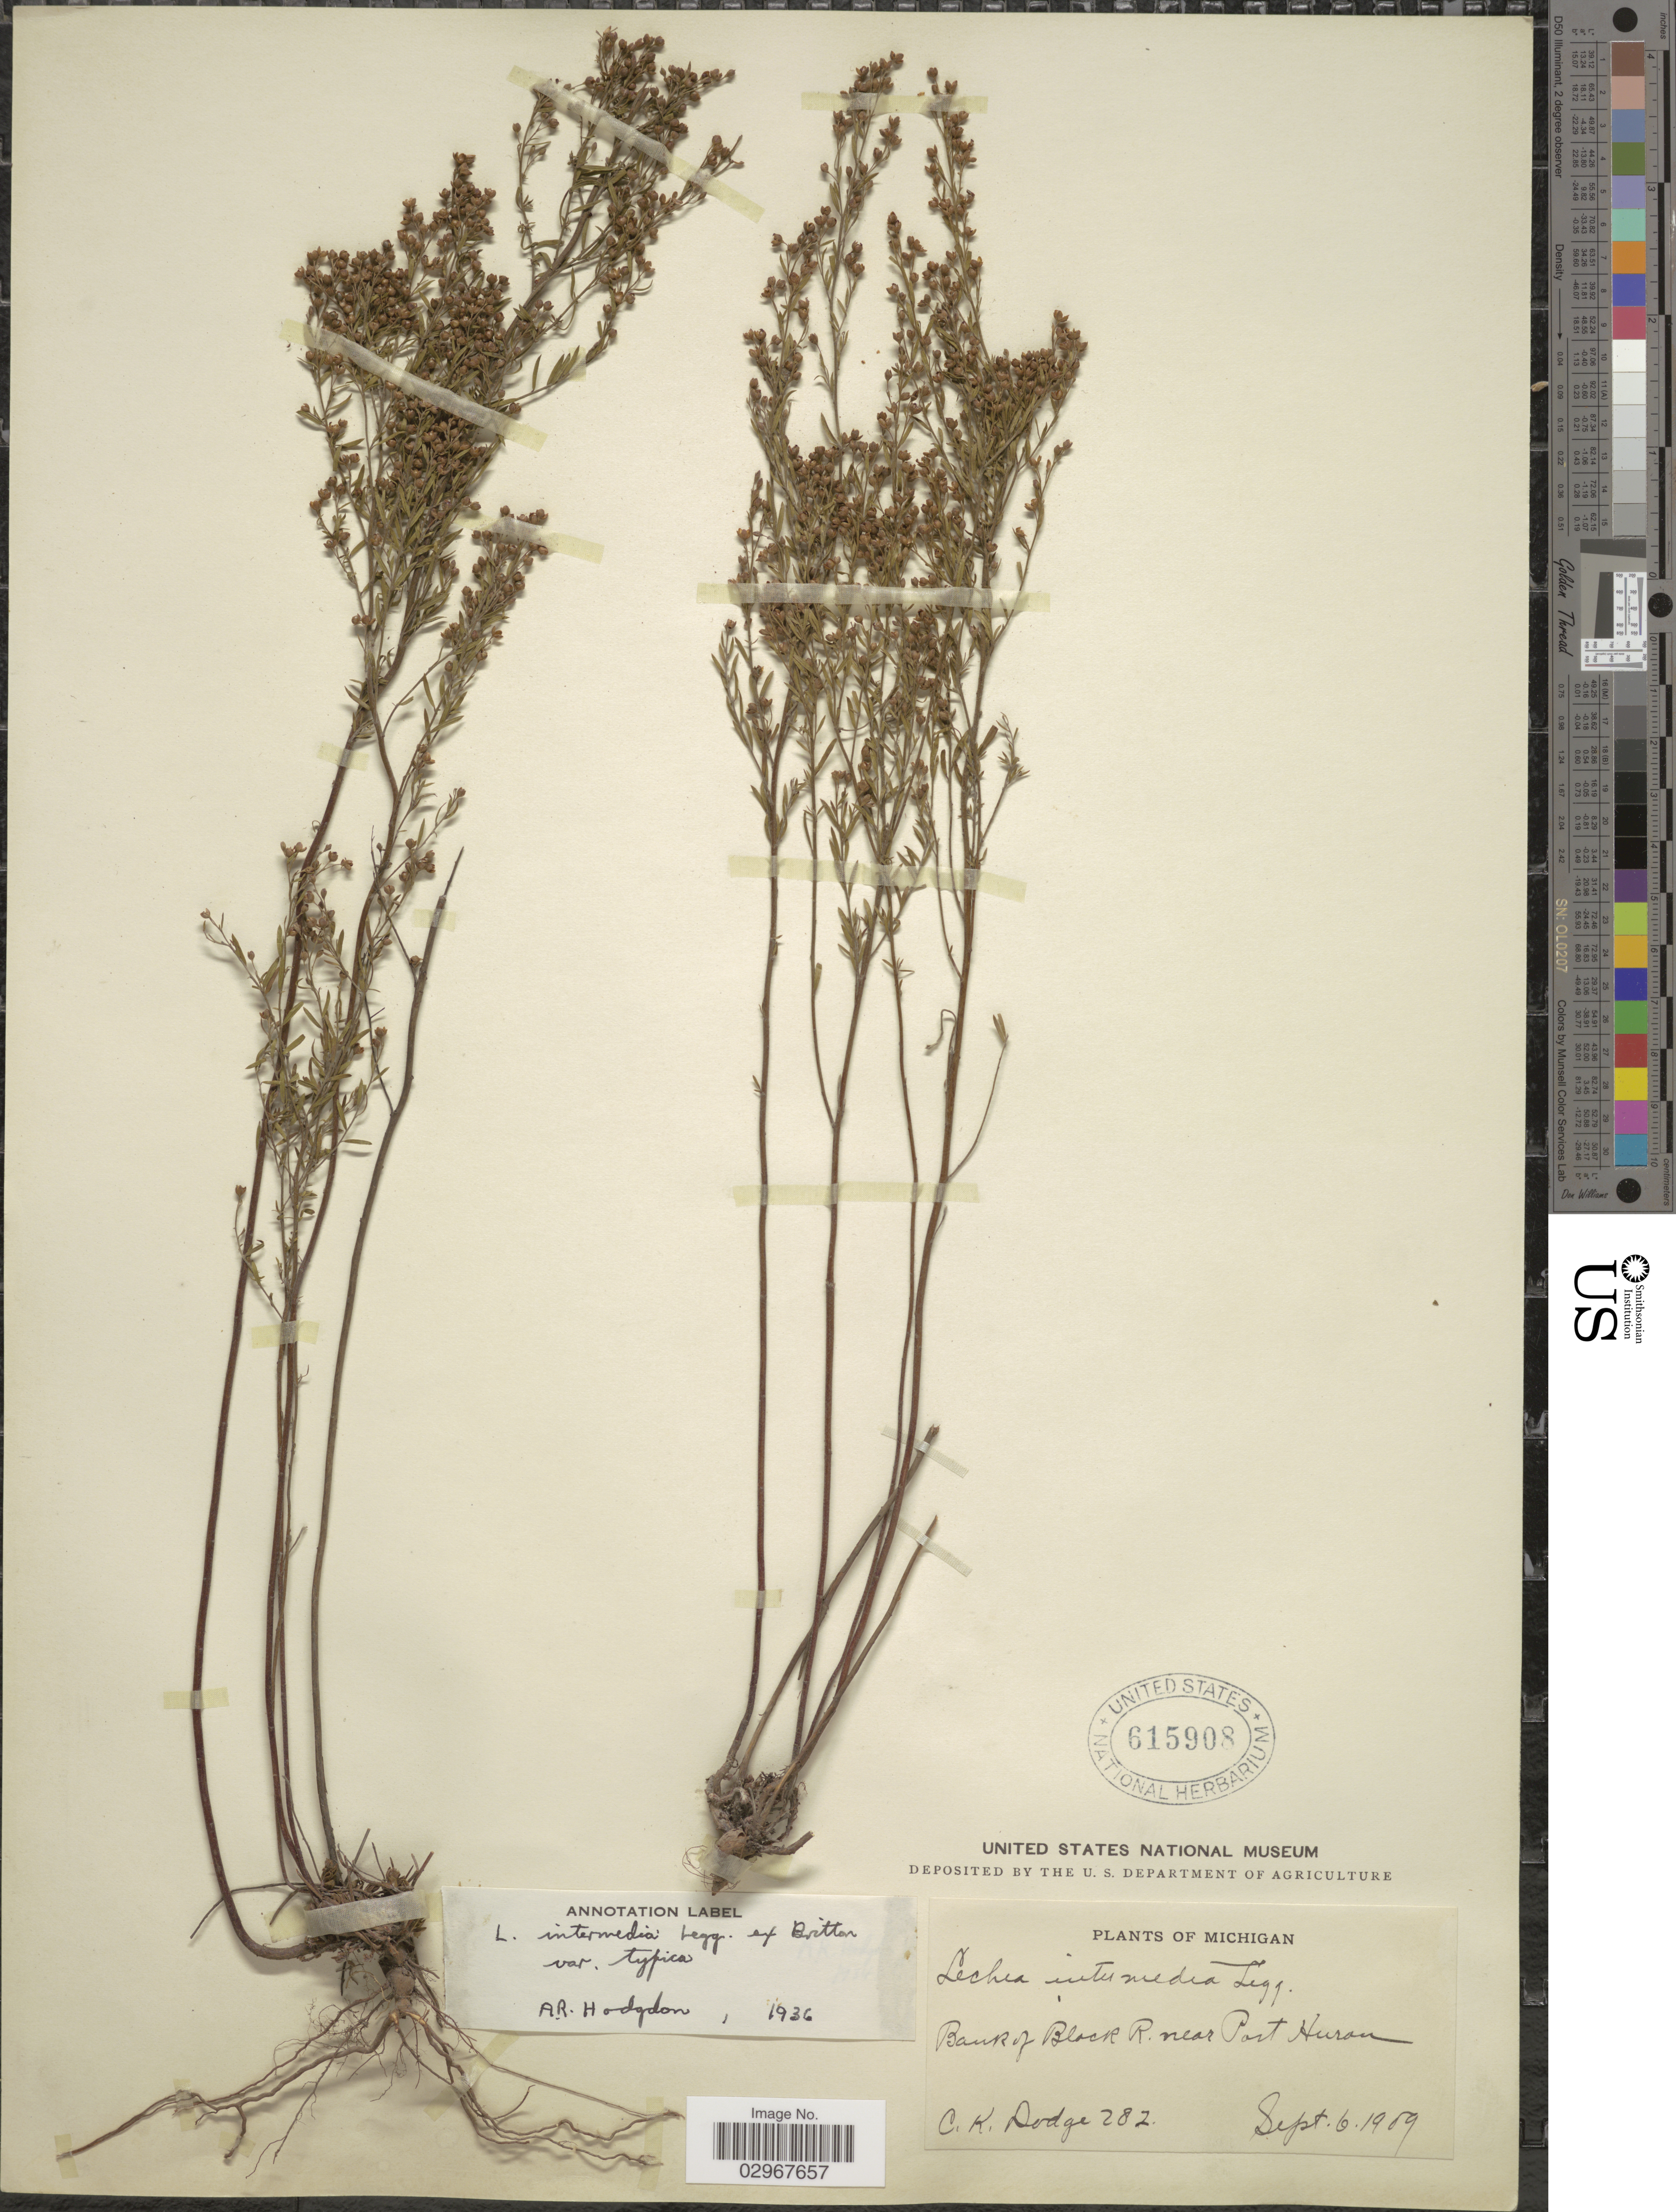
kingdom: Plantae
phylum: Tracheophyta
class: Magnoliopsida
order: Malvales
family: Cistaceae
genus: Lechea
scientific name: Lechea intermedia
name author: Legg. ex Britton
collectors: C. Dodge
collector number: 282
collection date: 1909-09-06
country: United States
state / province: Michigan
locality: Bank of Block R. near Port Huron.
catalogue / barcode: US 615908